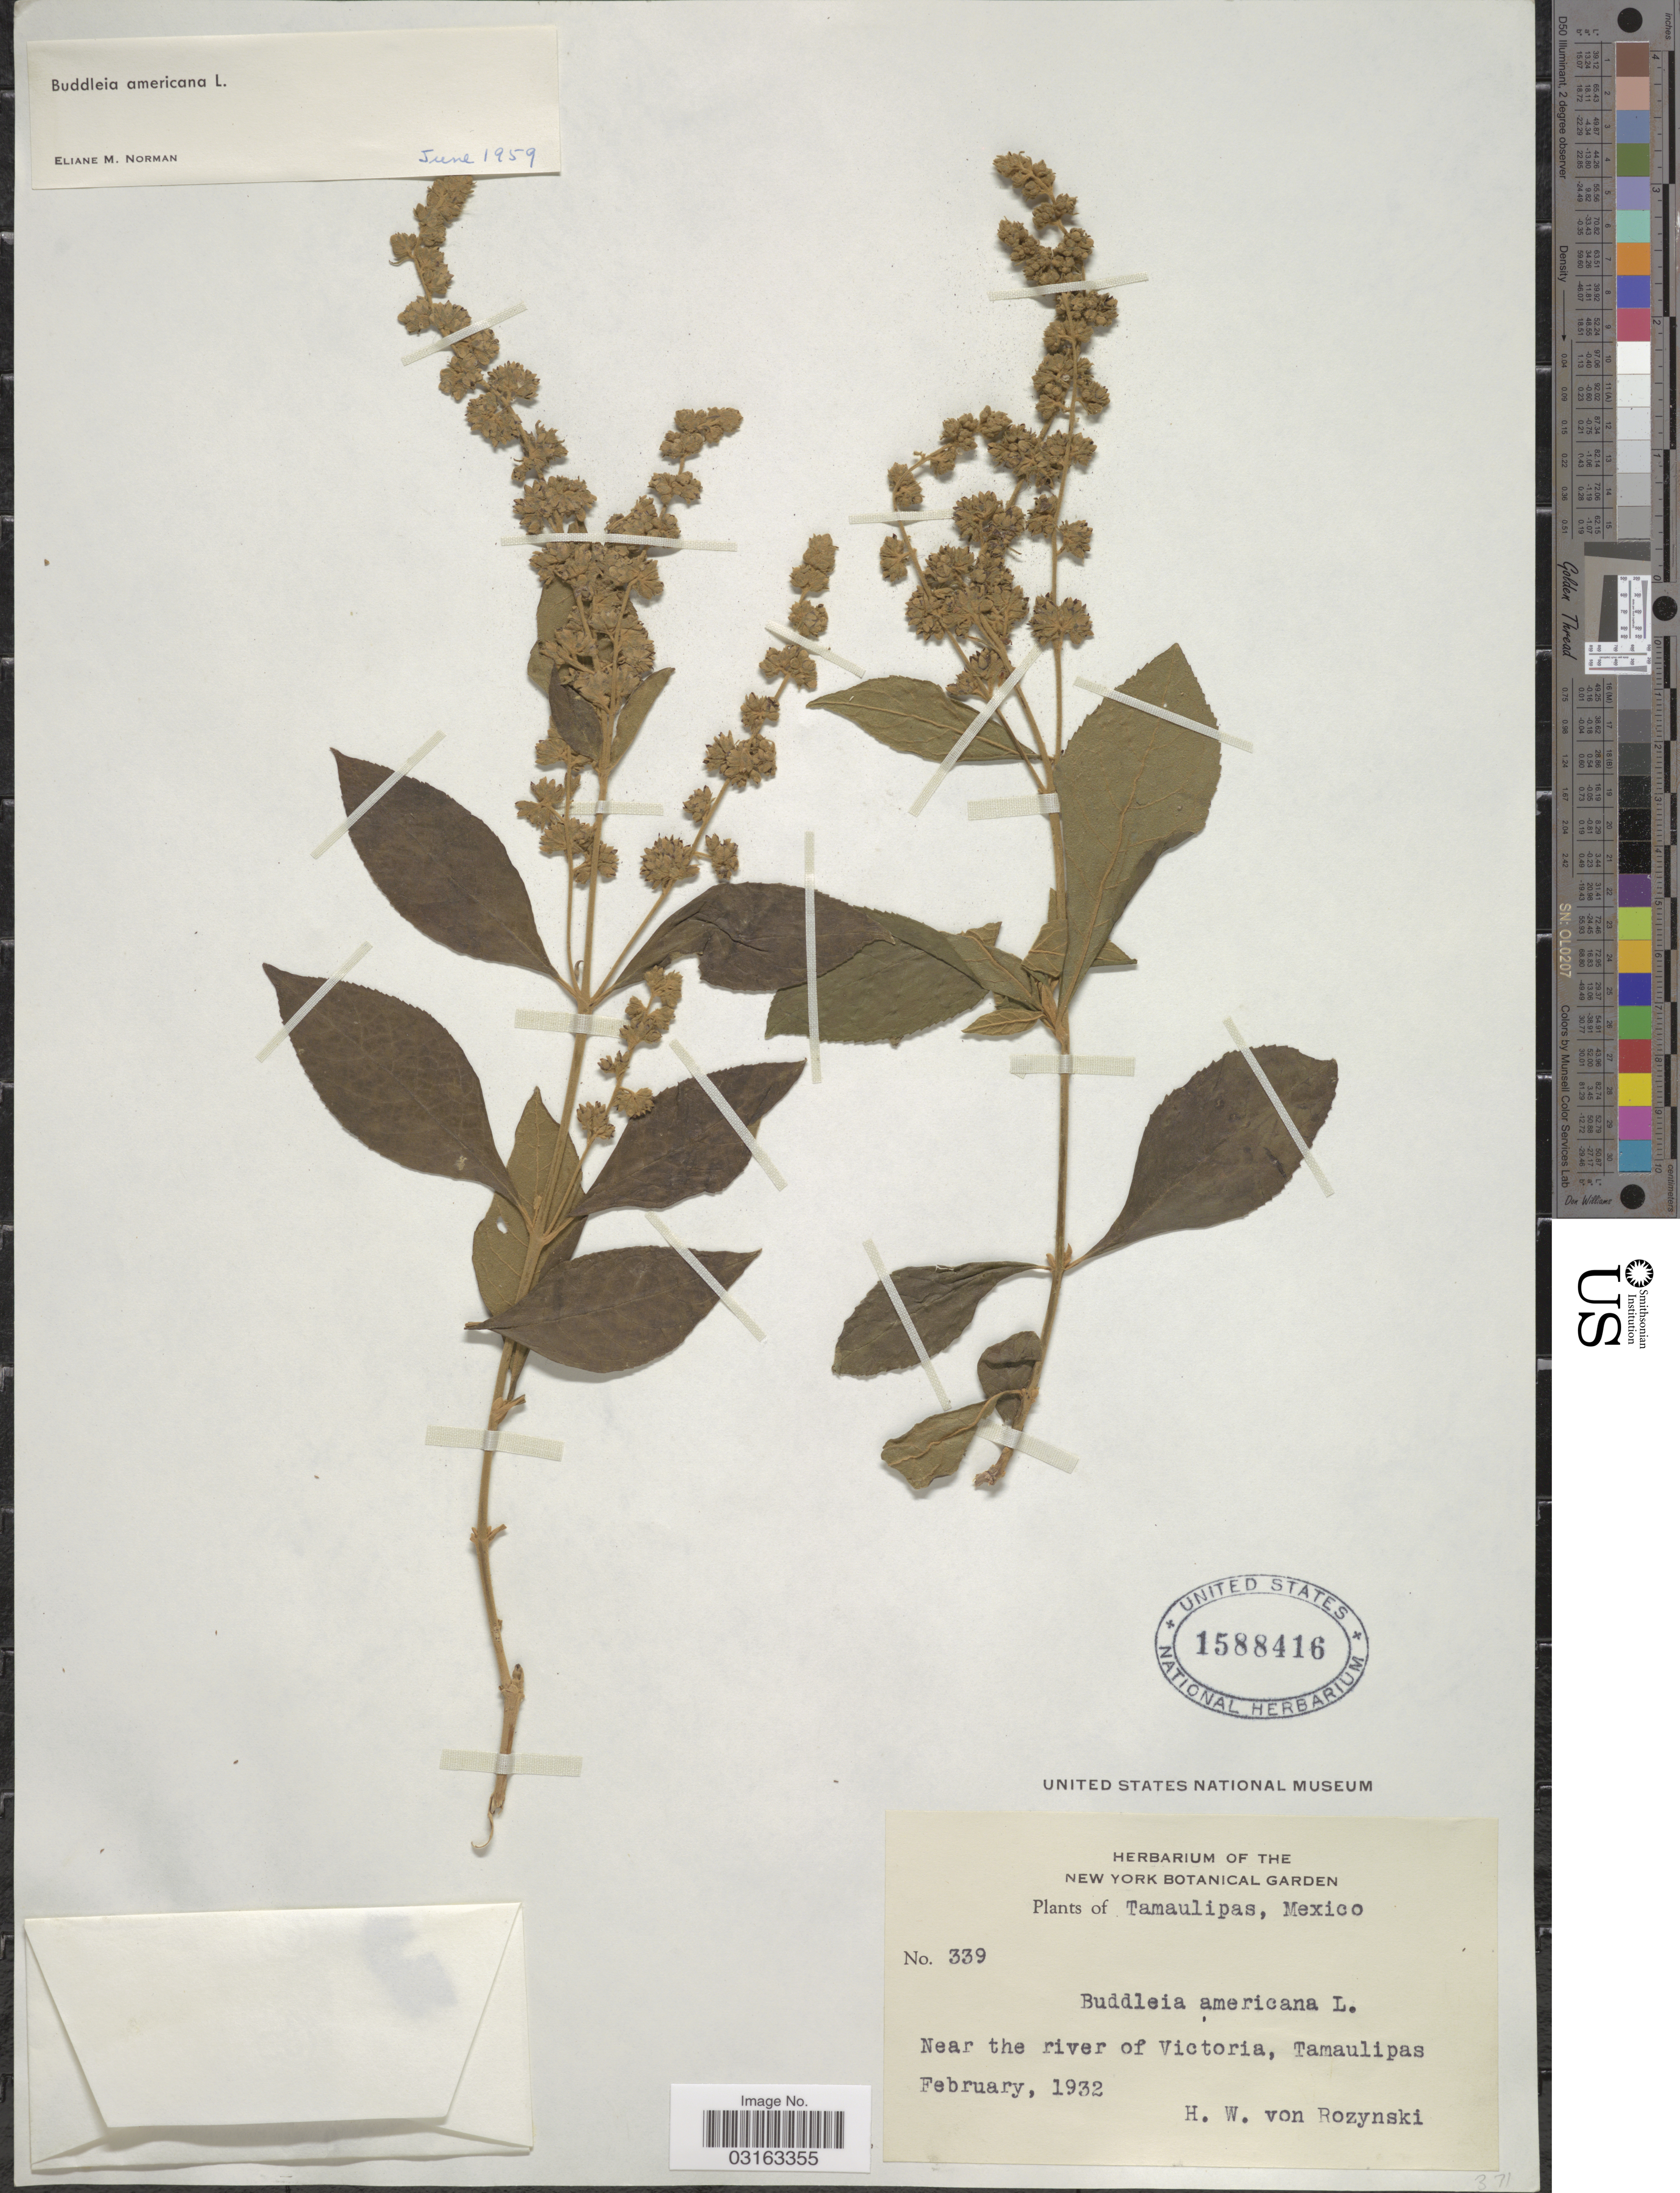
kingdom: Plantae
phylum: Tracheophyta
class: Magnoliopsida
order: Lamiales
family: Scrophulariaceae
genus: Buddleja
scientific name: Buddleja americana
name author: L.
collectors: Rozynski, H. W. von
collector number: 339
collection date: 1932-02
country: Mexico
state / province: Tamaulipas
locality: Near the river of Victoria.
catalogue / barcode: US 1588416